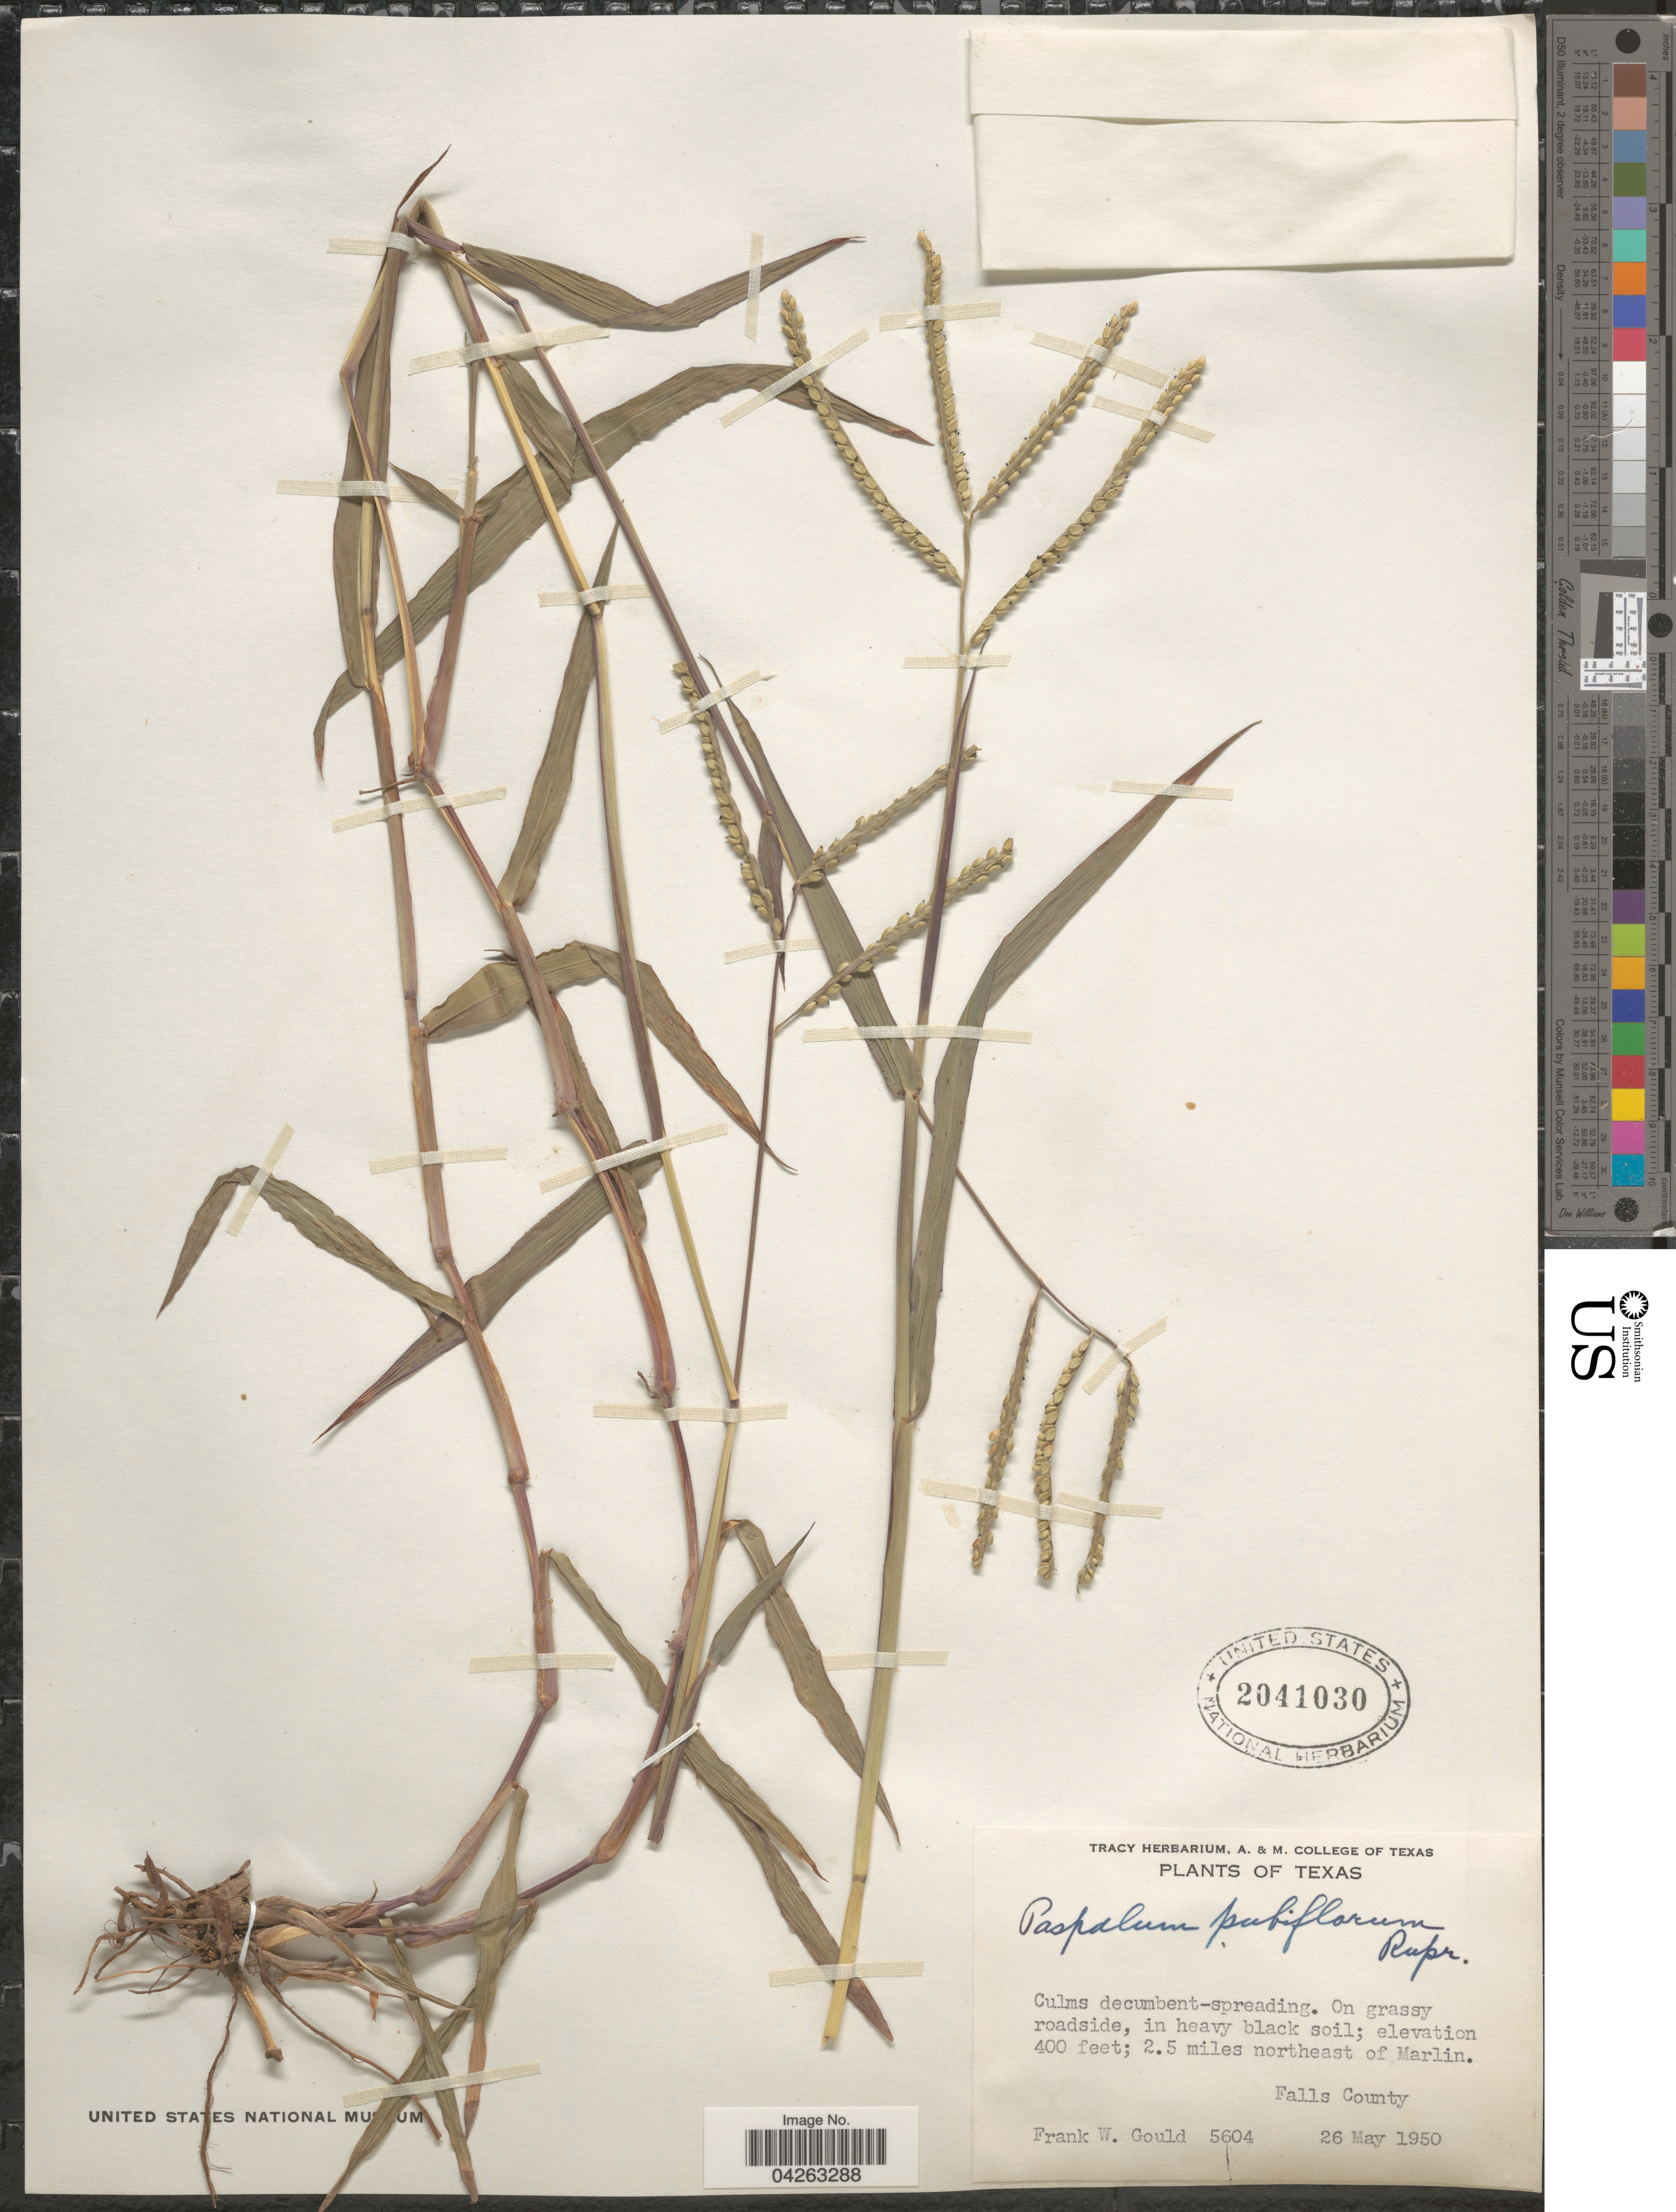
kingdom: Plantae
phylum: Tracheophyta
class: Liliopsida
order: Poales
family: Poaceae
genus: Paspalum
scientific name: Paspalum pubiflorum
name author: Rupr. ex E. Fourn.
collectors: F. W. Gould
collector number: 5604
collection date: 1950-05-26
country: United States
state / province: Texas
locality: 2.5 miles northeast of Marlin. Falls County.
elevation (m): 122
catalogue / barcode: US 2041030